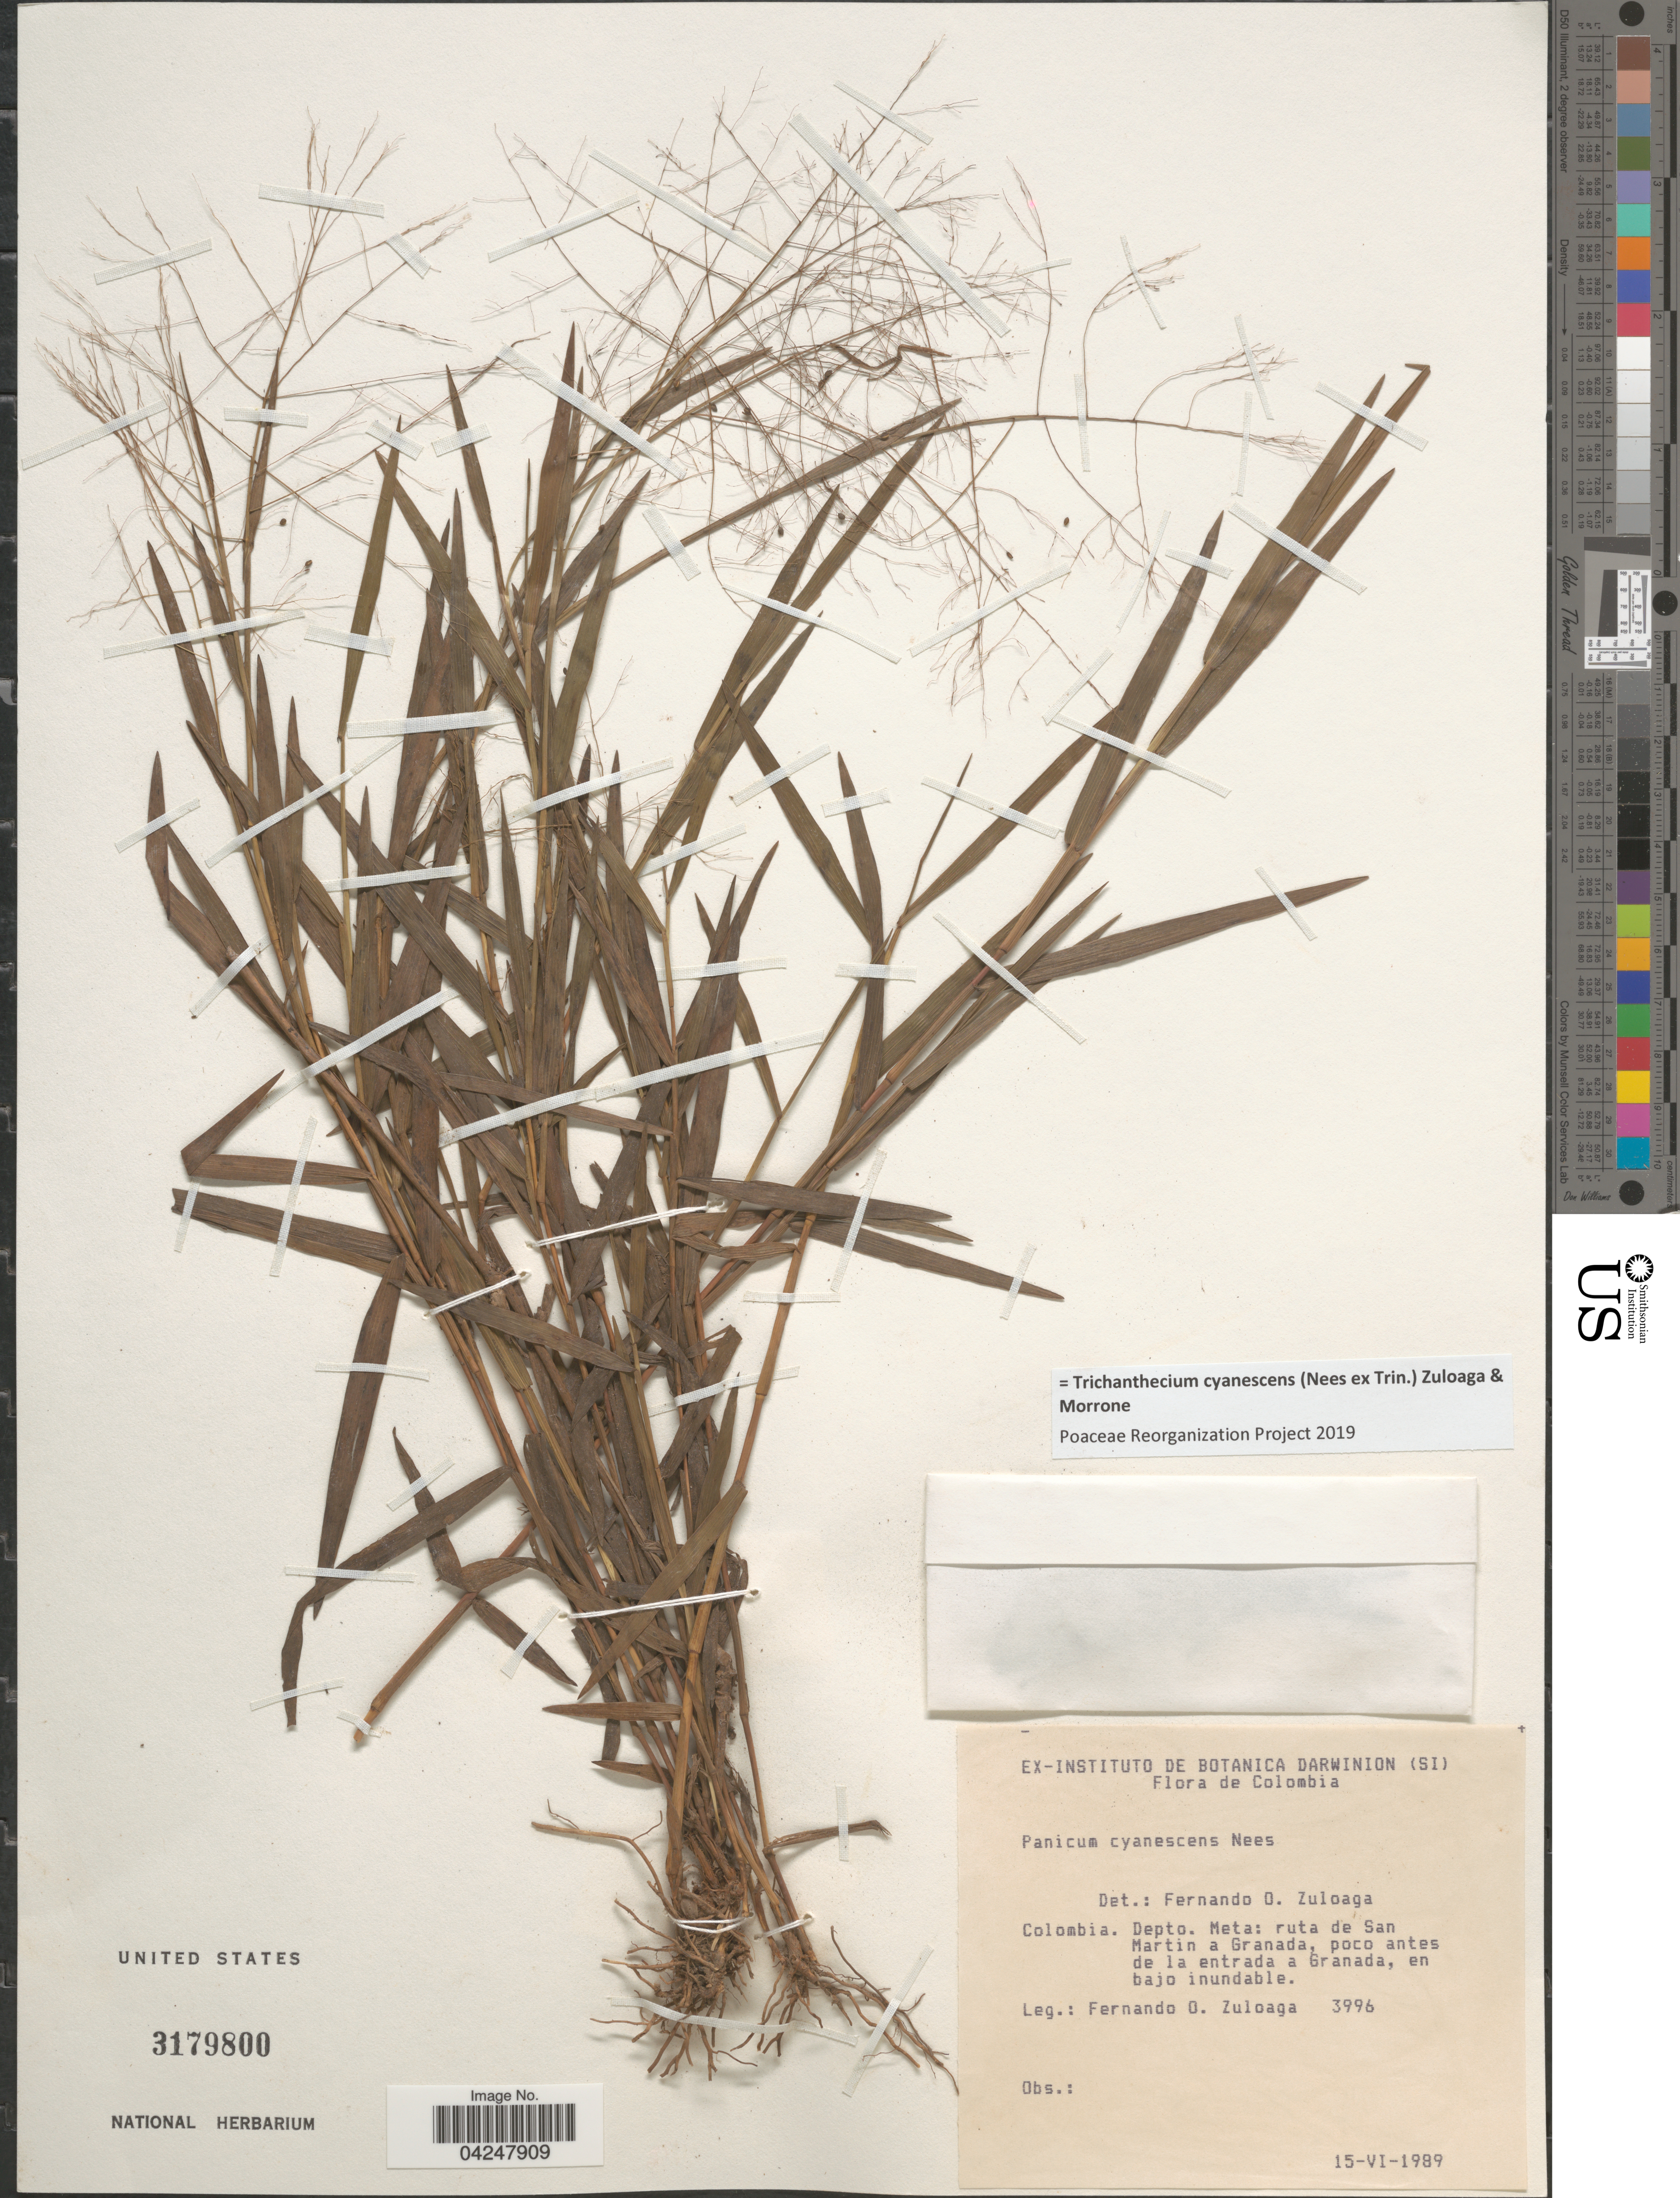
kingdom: Plantae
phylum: Tracheophyta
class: Liliopsida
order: Poales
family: Poaceae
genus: Trichanthecium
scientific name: Trichanthecium cyanescens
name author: (Nees ex Trin.) Zuloaga & Morrone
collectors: F. O. Zuloaga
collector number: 3996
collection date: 1989-06-15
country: Colombia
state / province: Meta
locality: Depto. Meta: ruta de San Martin a Granada, poco antes de la entrada a Granada, en bajo inundable.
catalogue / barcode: US 3179800